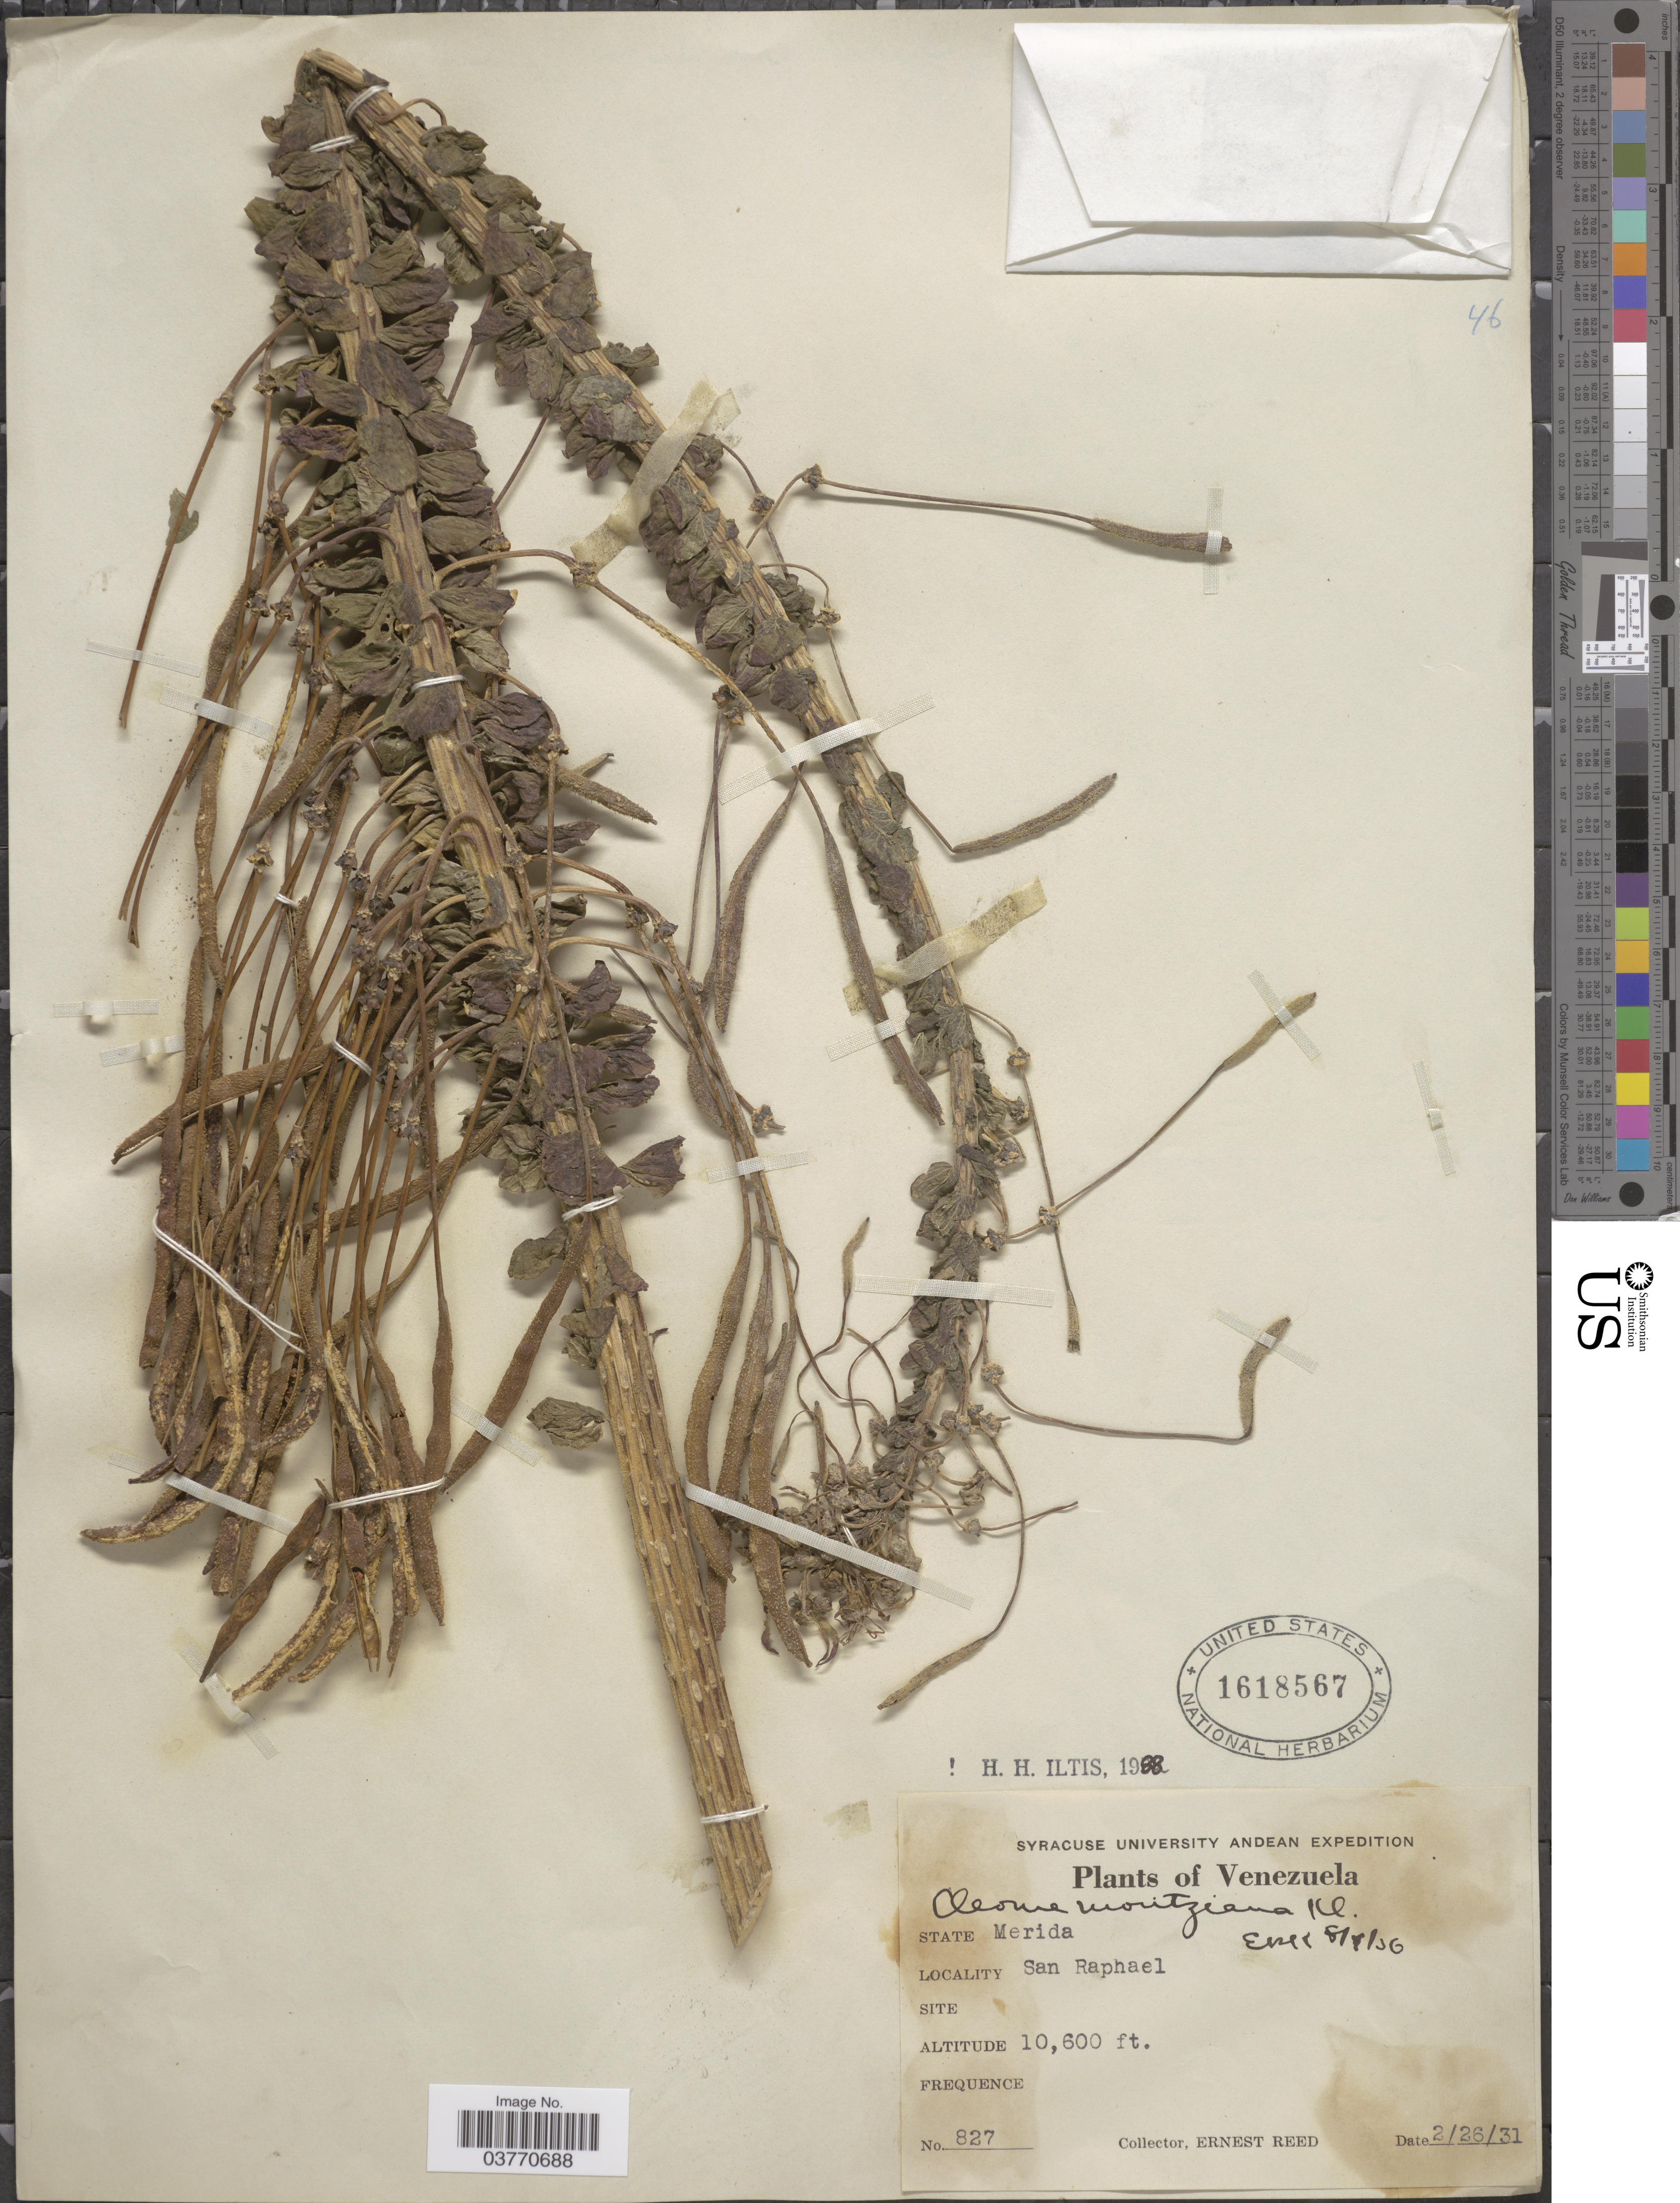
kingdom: Plantae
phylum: Tracheophyta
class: Magnoliopsida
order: Brassicales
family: Cleomaceae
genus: Andinocleome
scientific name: Andinocleome moritziana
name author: (Klotzsch ex Eichler) Iltis ex E.M. McGinty & Roalson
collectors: E. Reed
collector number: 827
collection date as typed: Transcribed d/m/y: 26/2/31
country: Venezuela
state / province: Mérida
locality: San Raphael.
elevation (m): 3231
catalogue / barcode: US 1618567